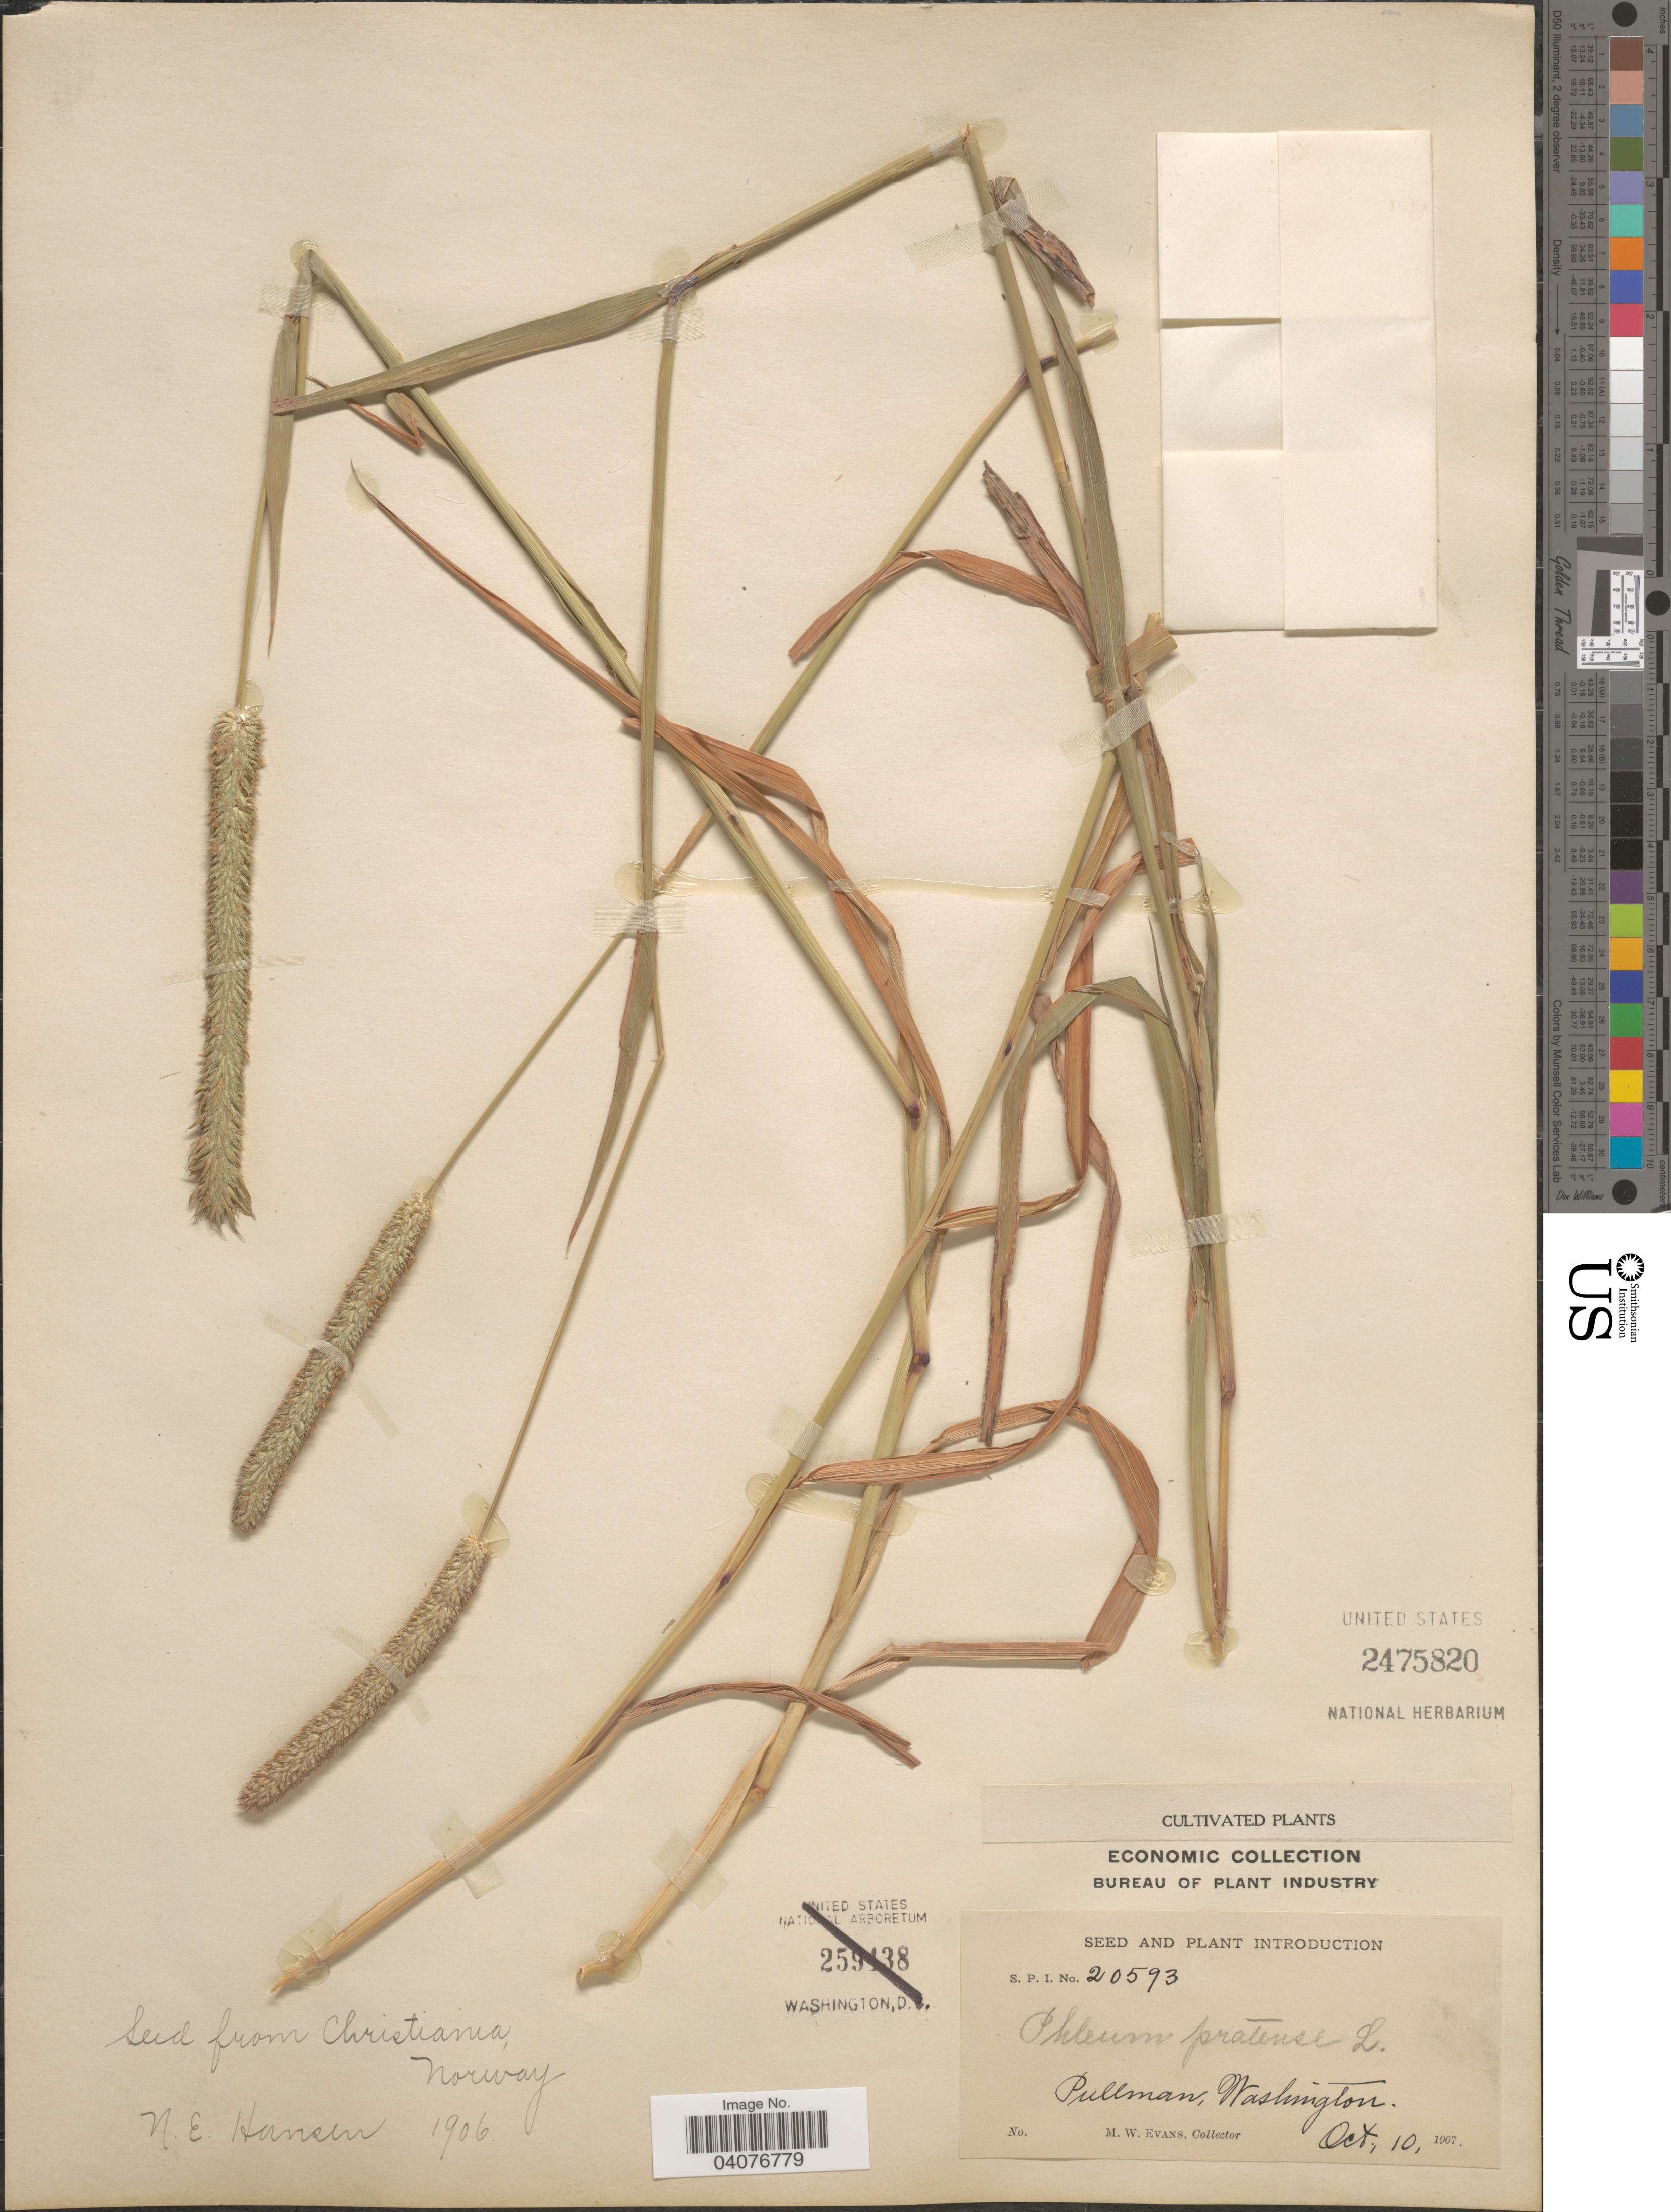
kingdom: Plantae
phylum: Tracheophyta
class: Liliopsida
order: Poales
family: Poaceae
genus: Phleum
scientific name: Phleum subulatum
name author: (Savi) Asch. & Graeb.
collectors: M. Evans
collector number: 20593?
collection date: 1907-10-10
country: United States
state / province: Washington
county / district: Whitman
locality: Pullman.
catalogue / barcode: US 2475820